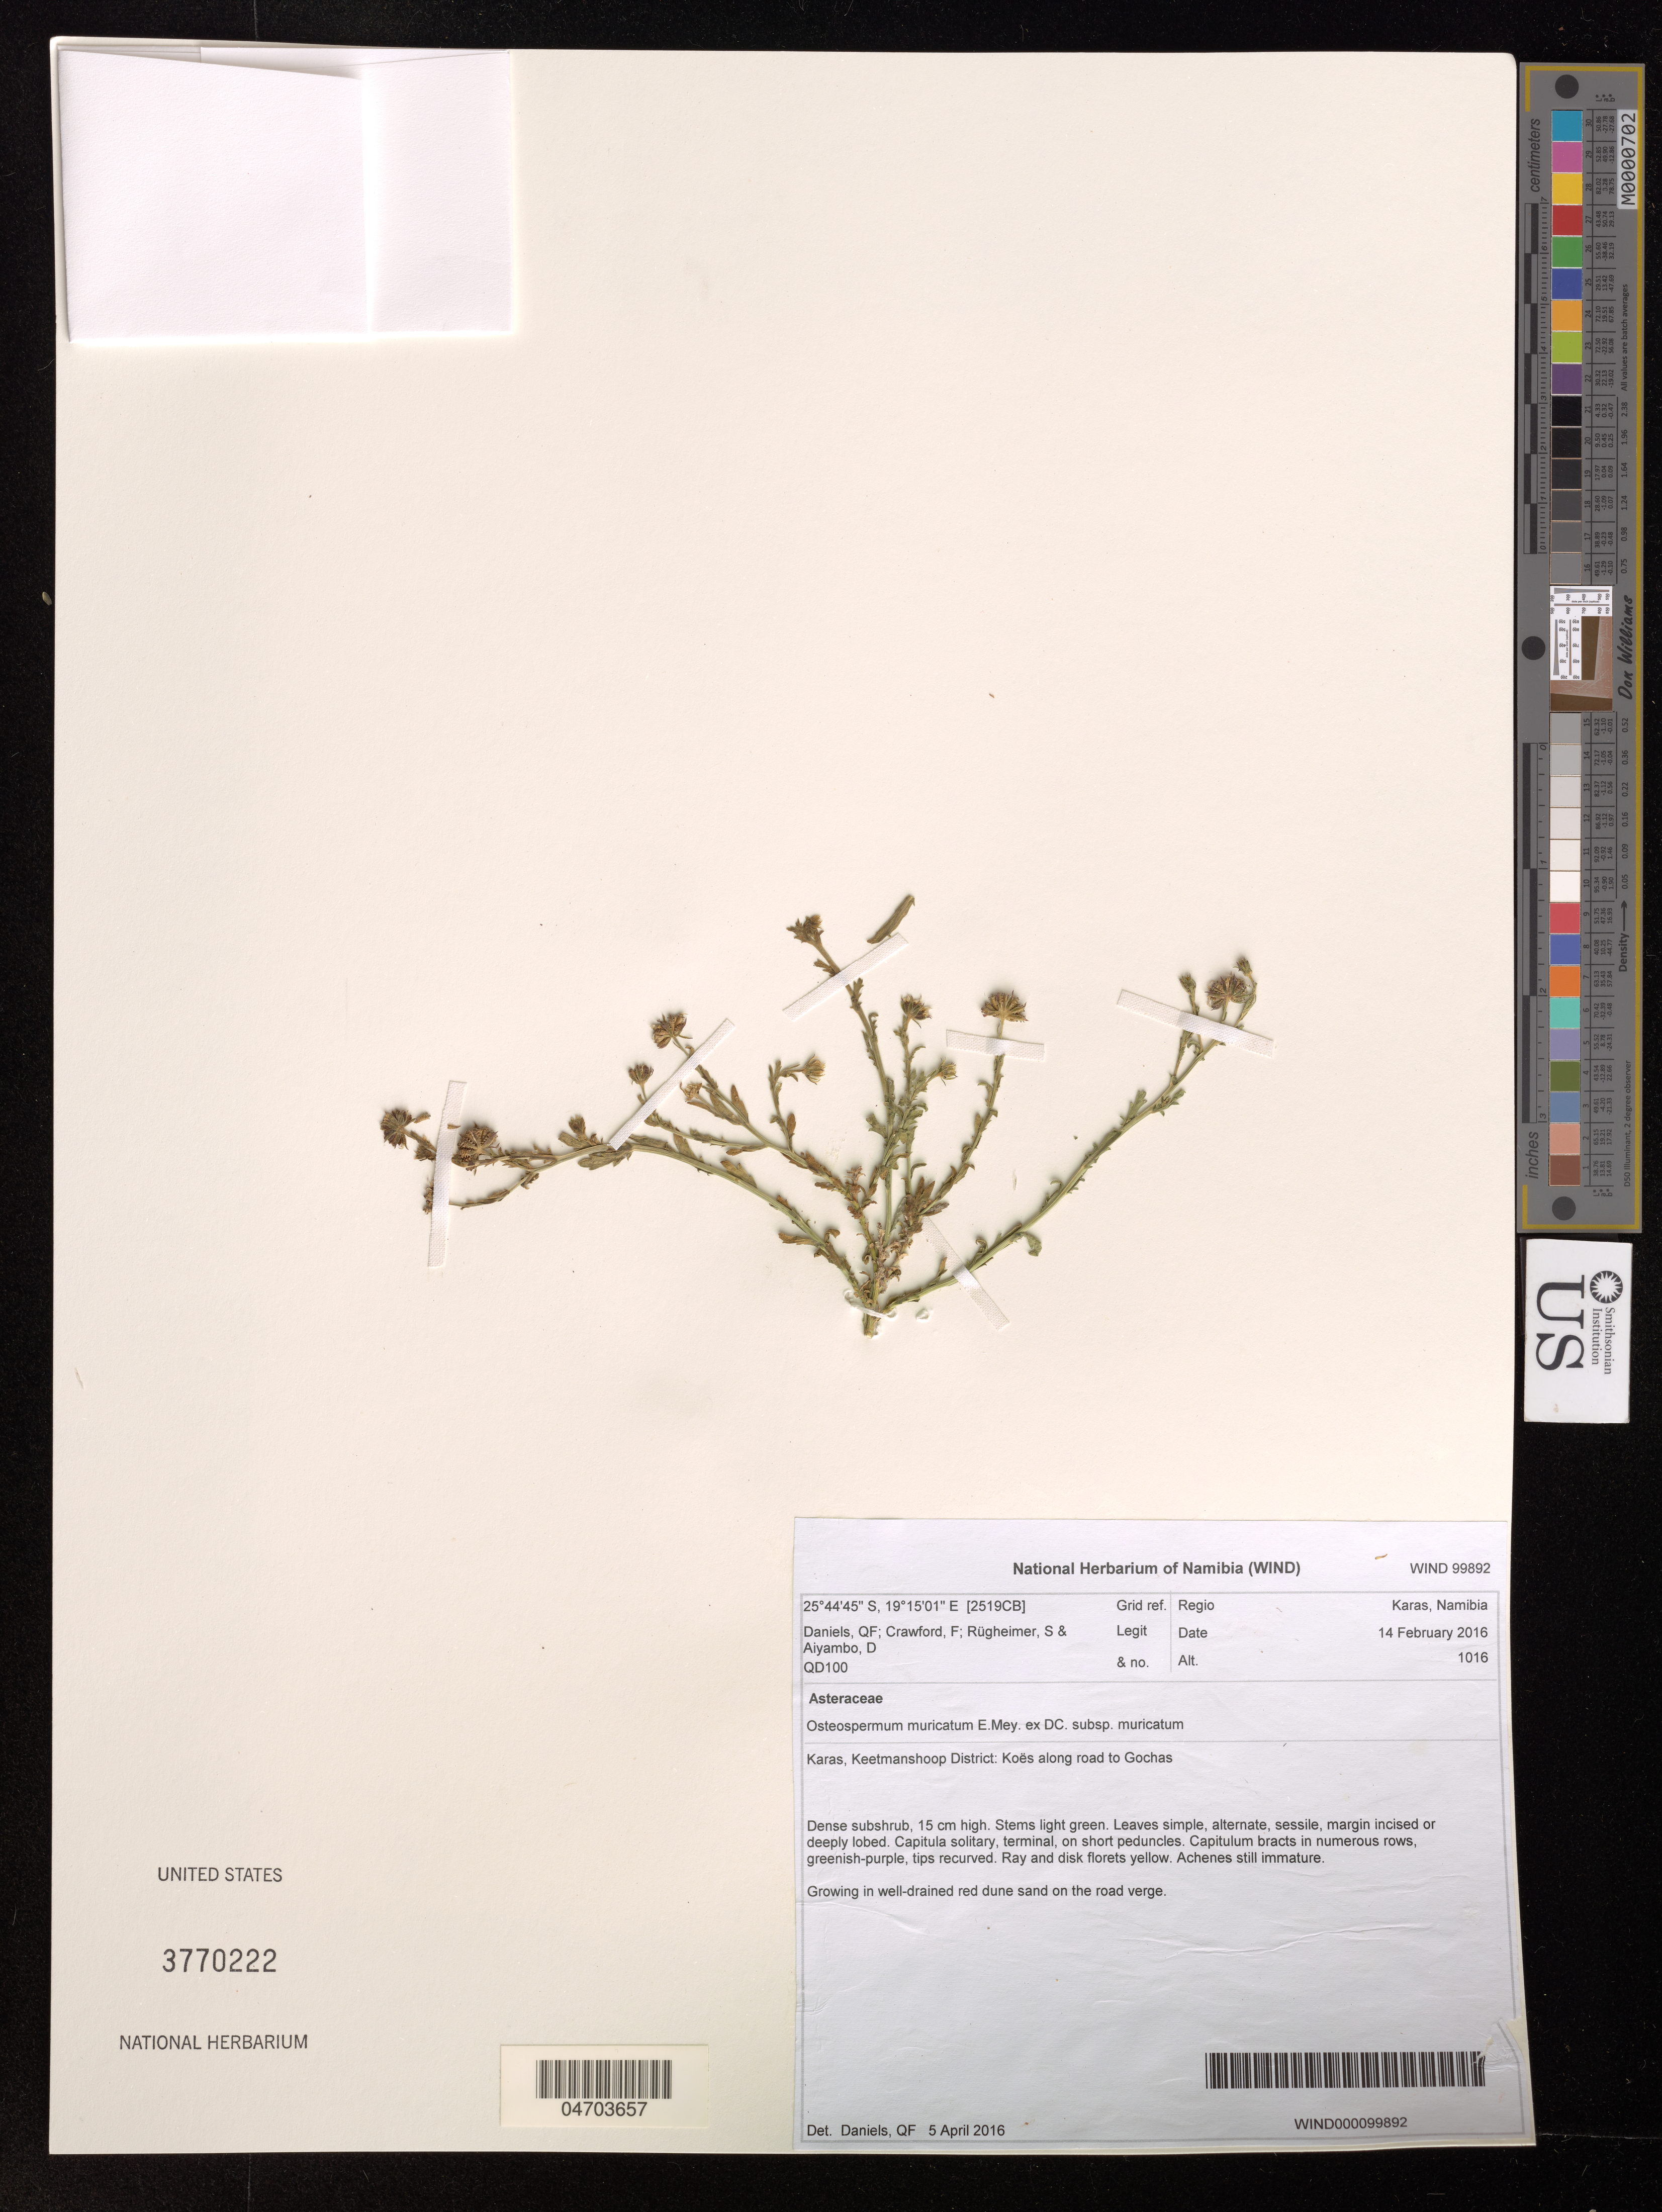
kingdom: Plantae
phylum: Tracheophyta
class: Magnoliopsida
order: Asterales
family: Asteraceae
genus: Osteospermum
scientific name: Osteospermum muricatum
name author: E. Mey. ex DC.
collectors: Q. Daniels, F. Crawford, S. Rugheimer & D. Aiyambo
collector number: QD100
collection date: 2016-02-14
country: Namibia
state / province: Karas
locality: Karas, Keetmanshoop District: Koës along road to Gochas.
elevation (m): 1016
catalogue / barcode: US 3770222